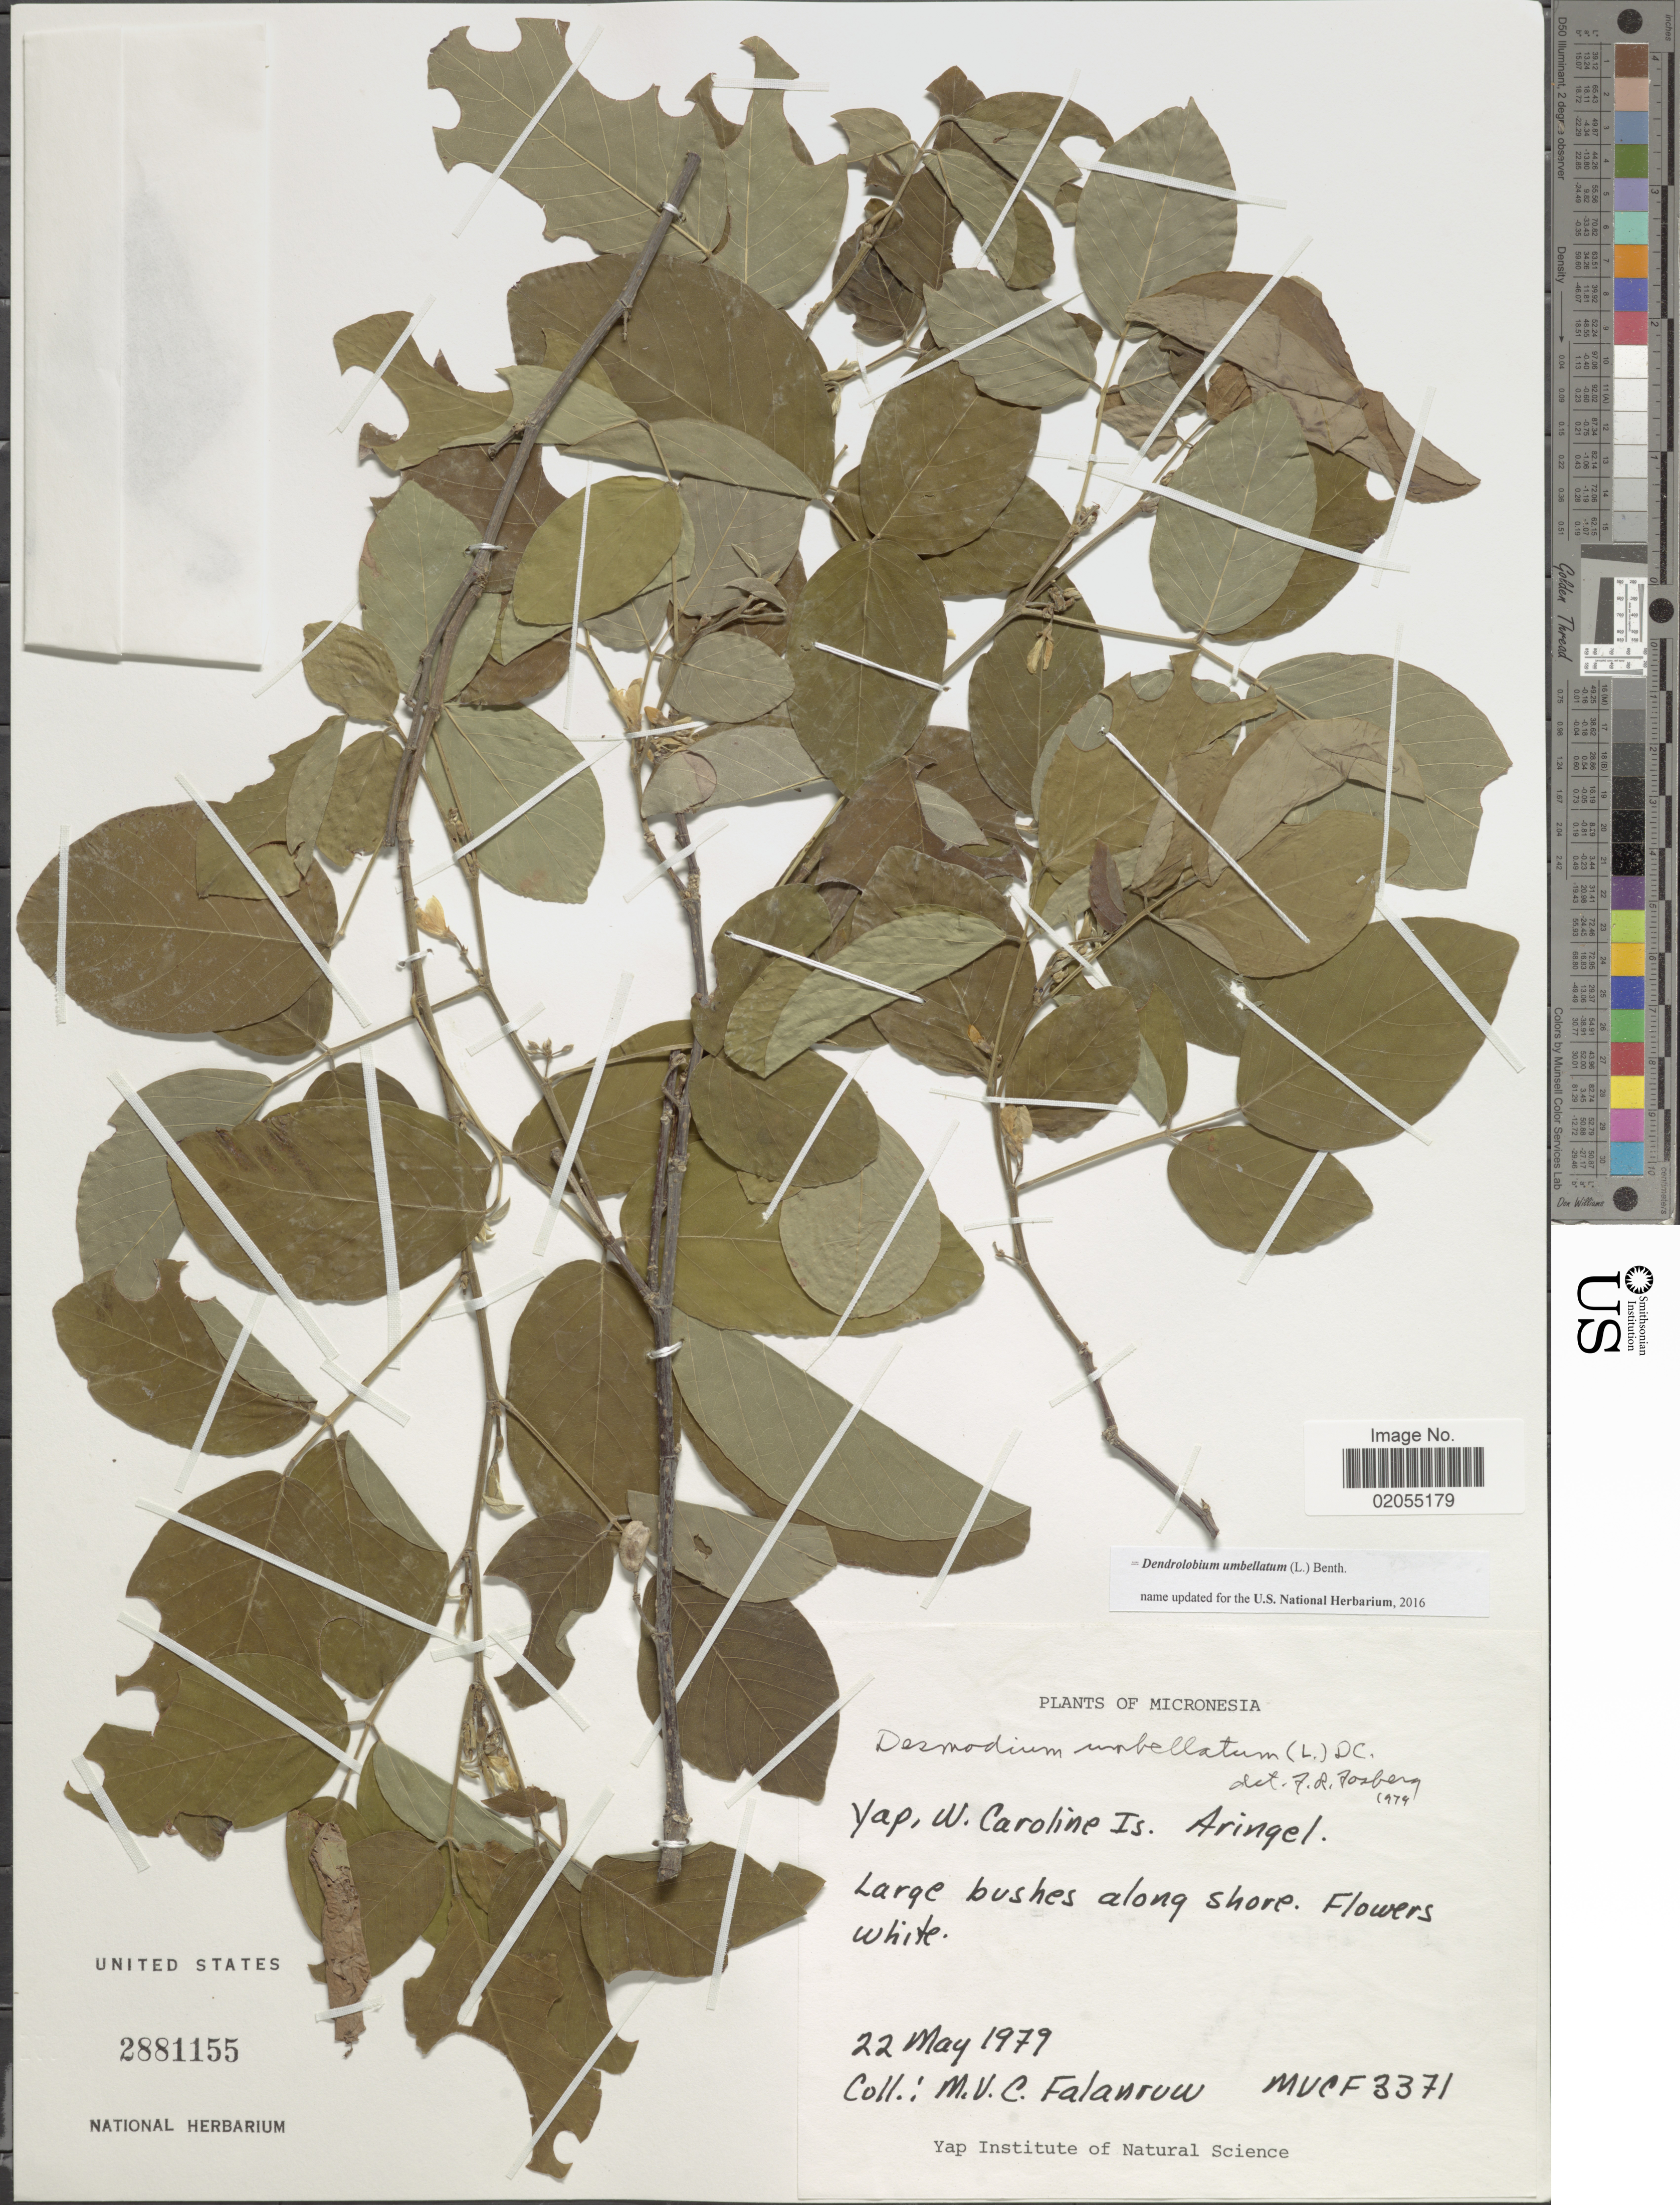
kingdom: Plantae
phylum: Tracheophyta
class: Magnoliopsida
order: Fabales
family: Fabaceae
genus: Dendrolobium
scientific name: Dendrolobium umbellatum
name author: (L.) Benth.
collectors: M. V. Falanruw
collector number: MVCF3371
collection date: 1979-05-22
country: Micronesia, Federated States of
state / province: Yap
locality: Yap: W. Caroline Is. Aringel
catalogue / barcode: US 2881155